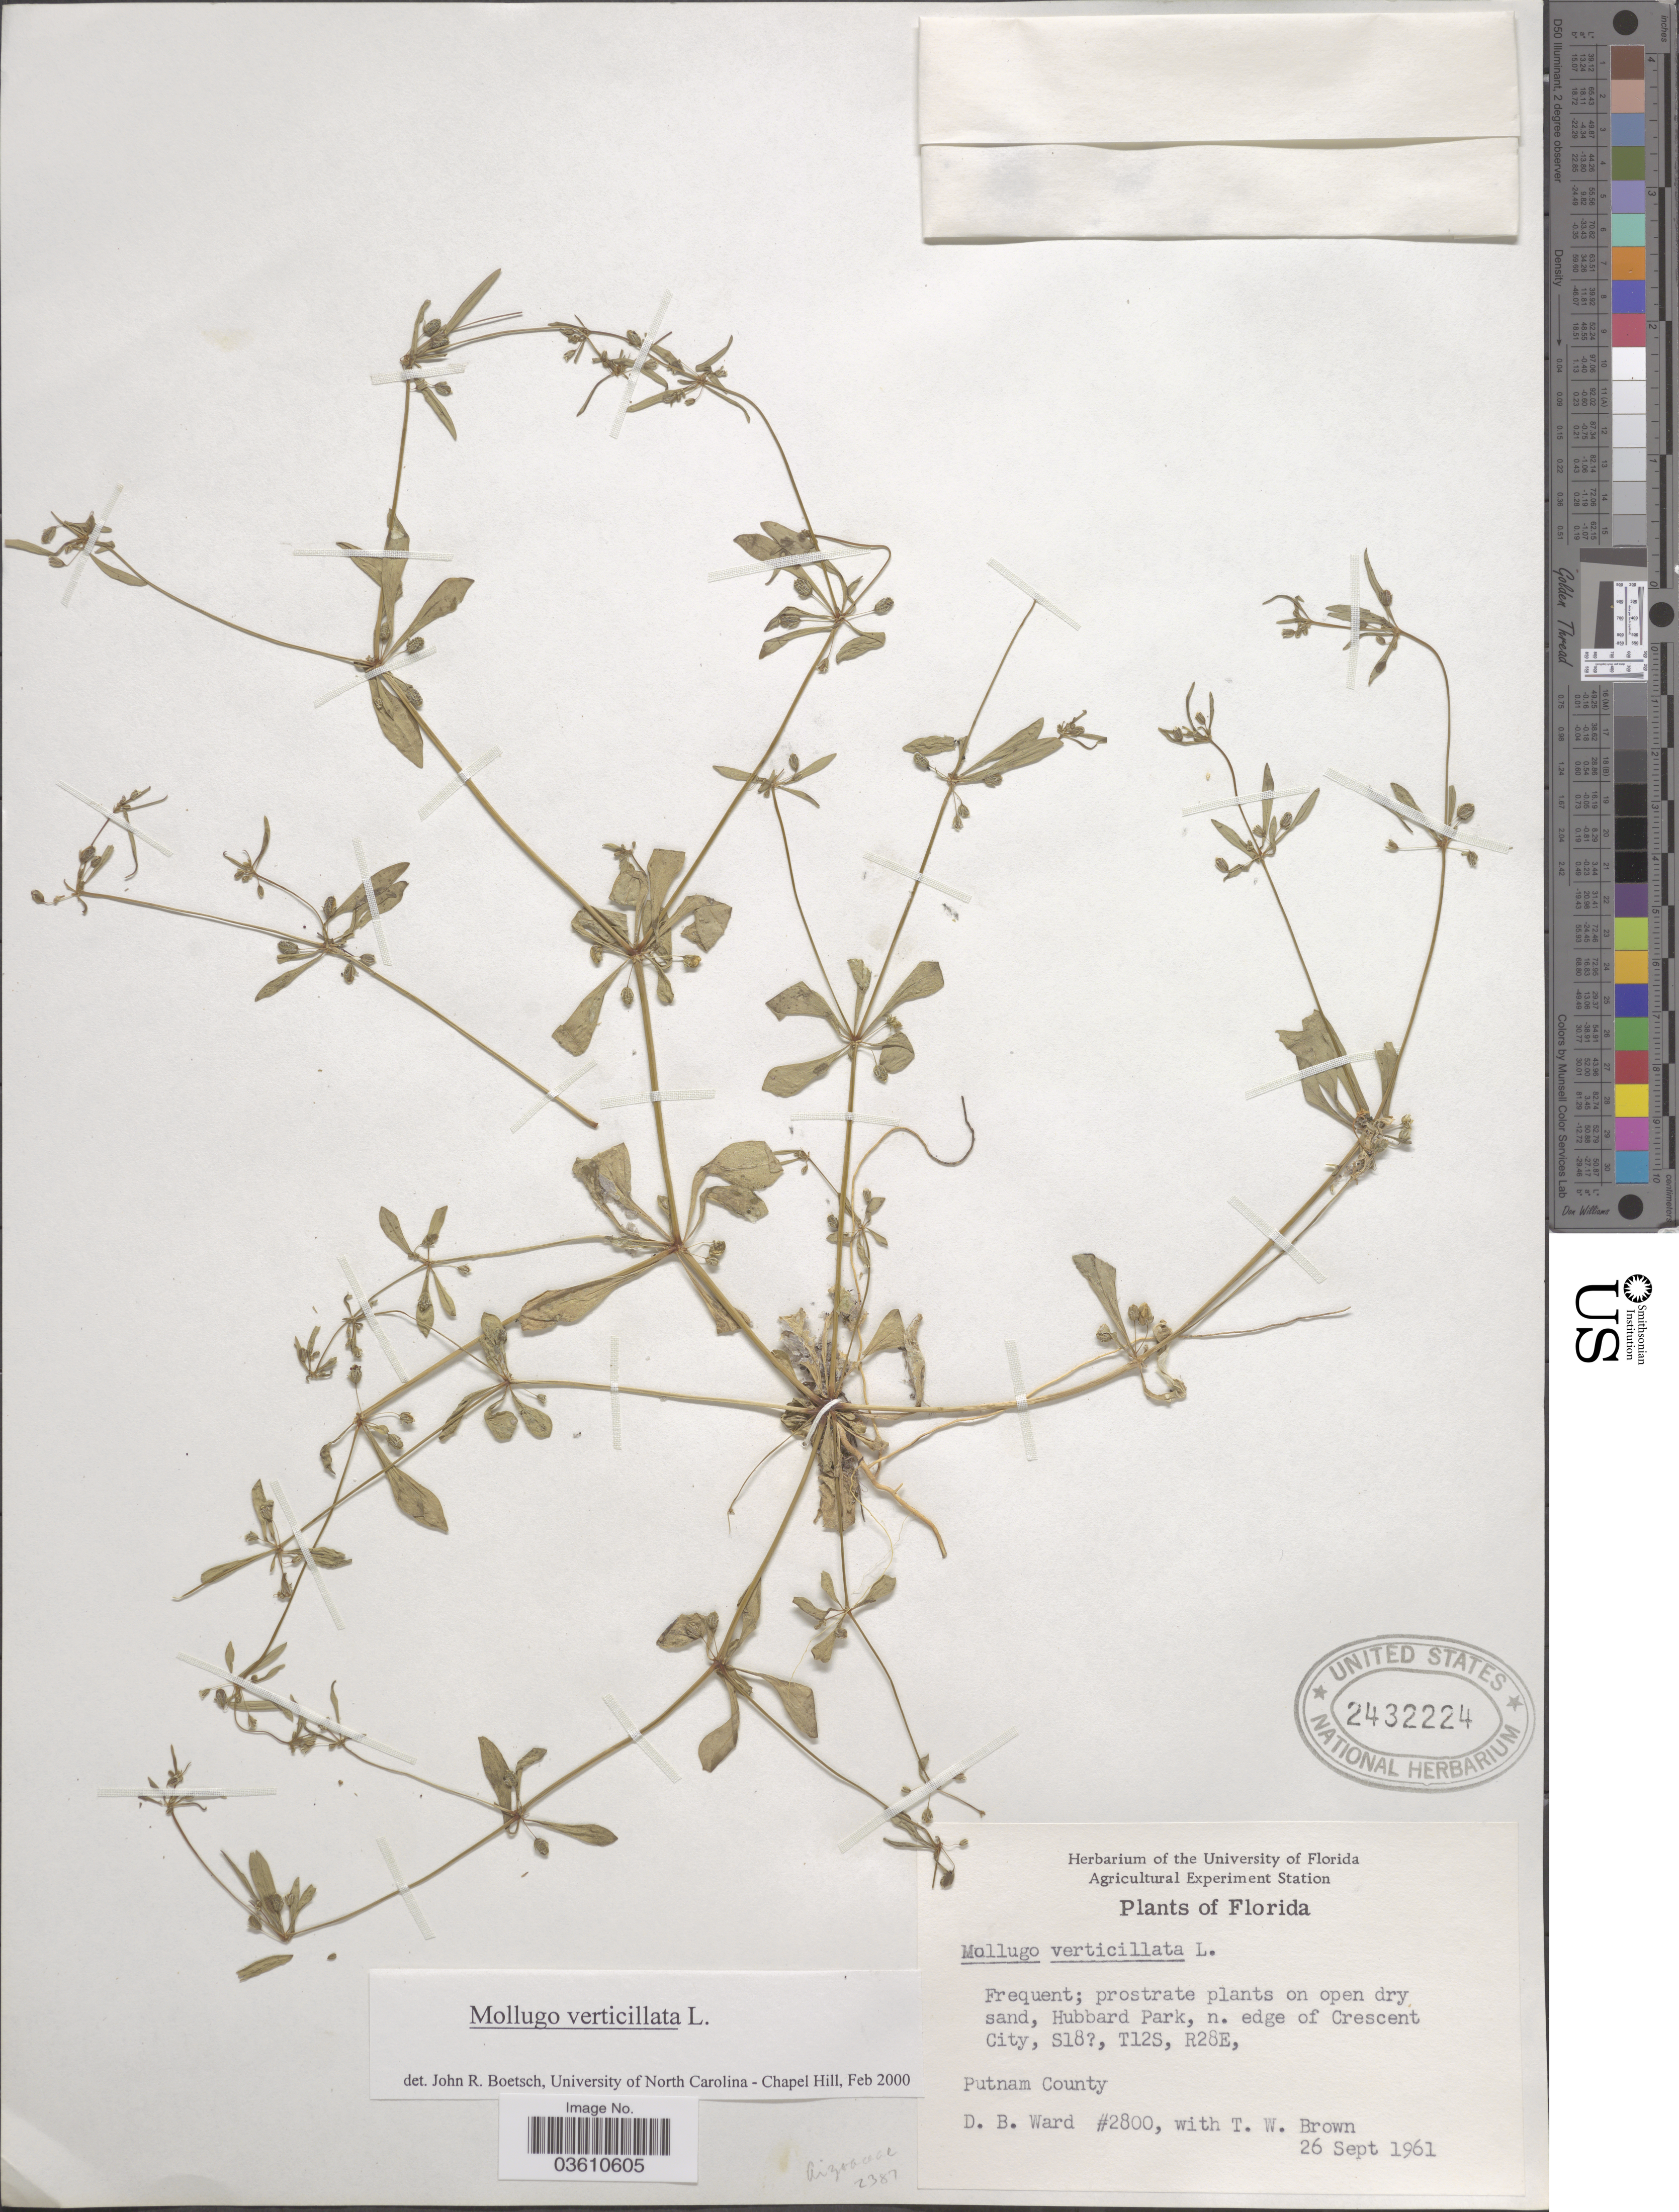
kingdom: Plantae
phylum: Tracheophyta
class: Magnoliopsida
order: Caryophyllales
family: Molluginaceae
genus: Mollugo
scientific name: Mollugo verticillata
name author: L.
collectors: D. B. Ward & T. Brown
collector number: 2800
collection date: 1961-09-26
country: United States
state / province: Florida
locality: Hubbard Park, n. edge of Crescent City, S18 [unsure placement], T12S, R28E, Putnam County.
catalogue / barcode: US 2432224